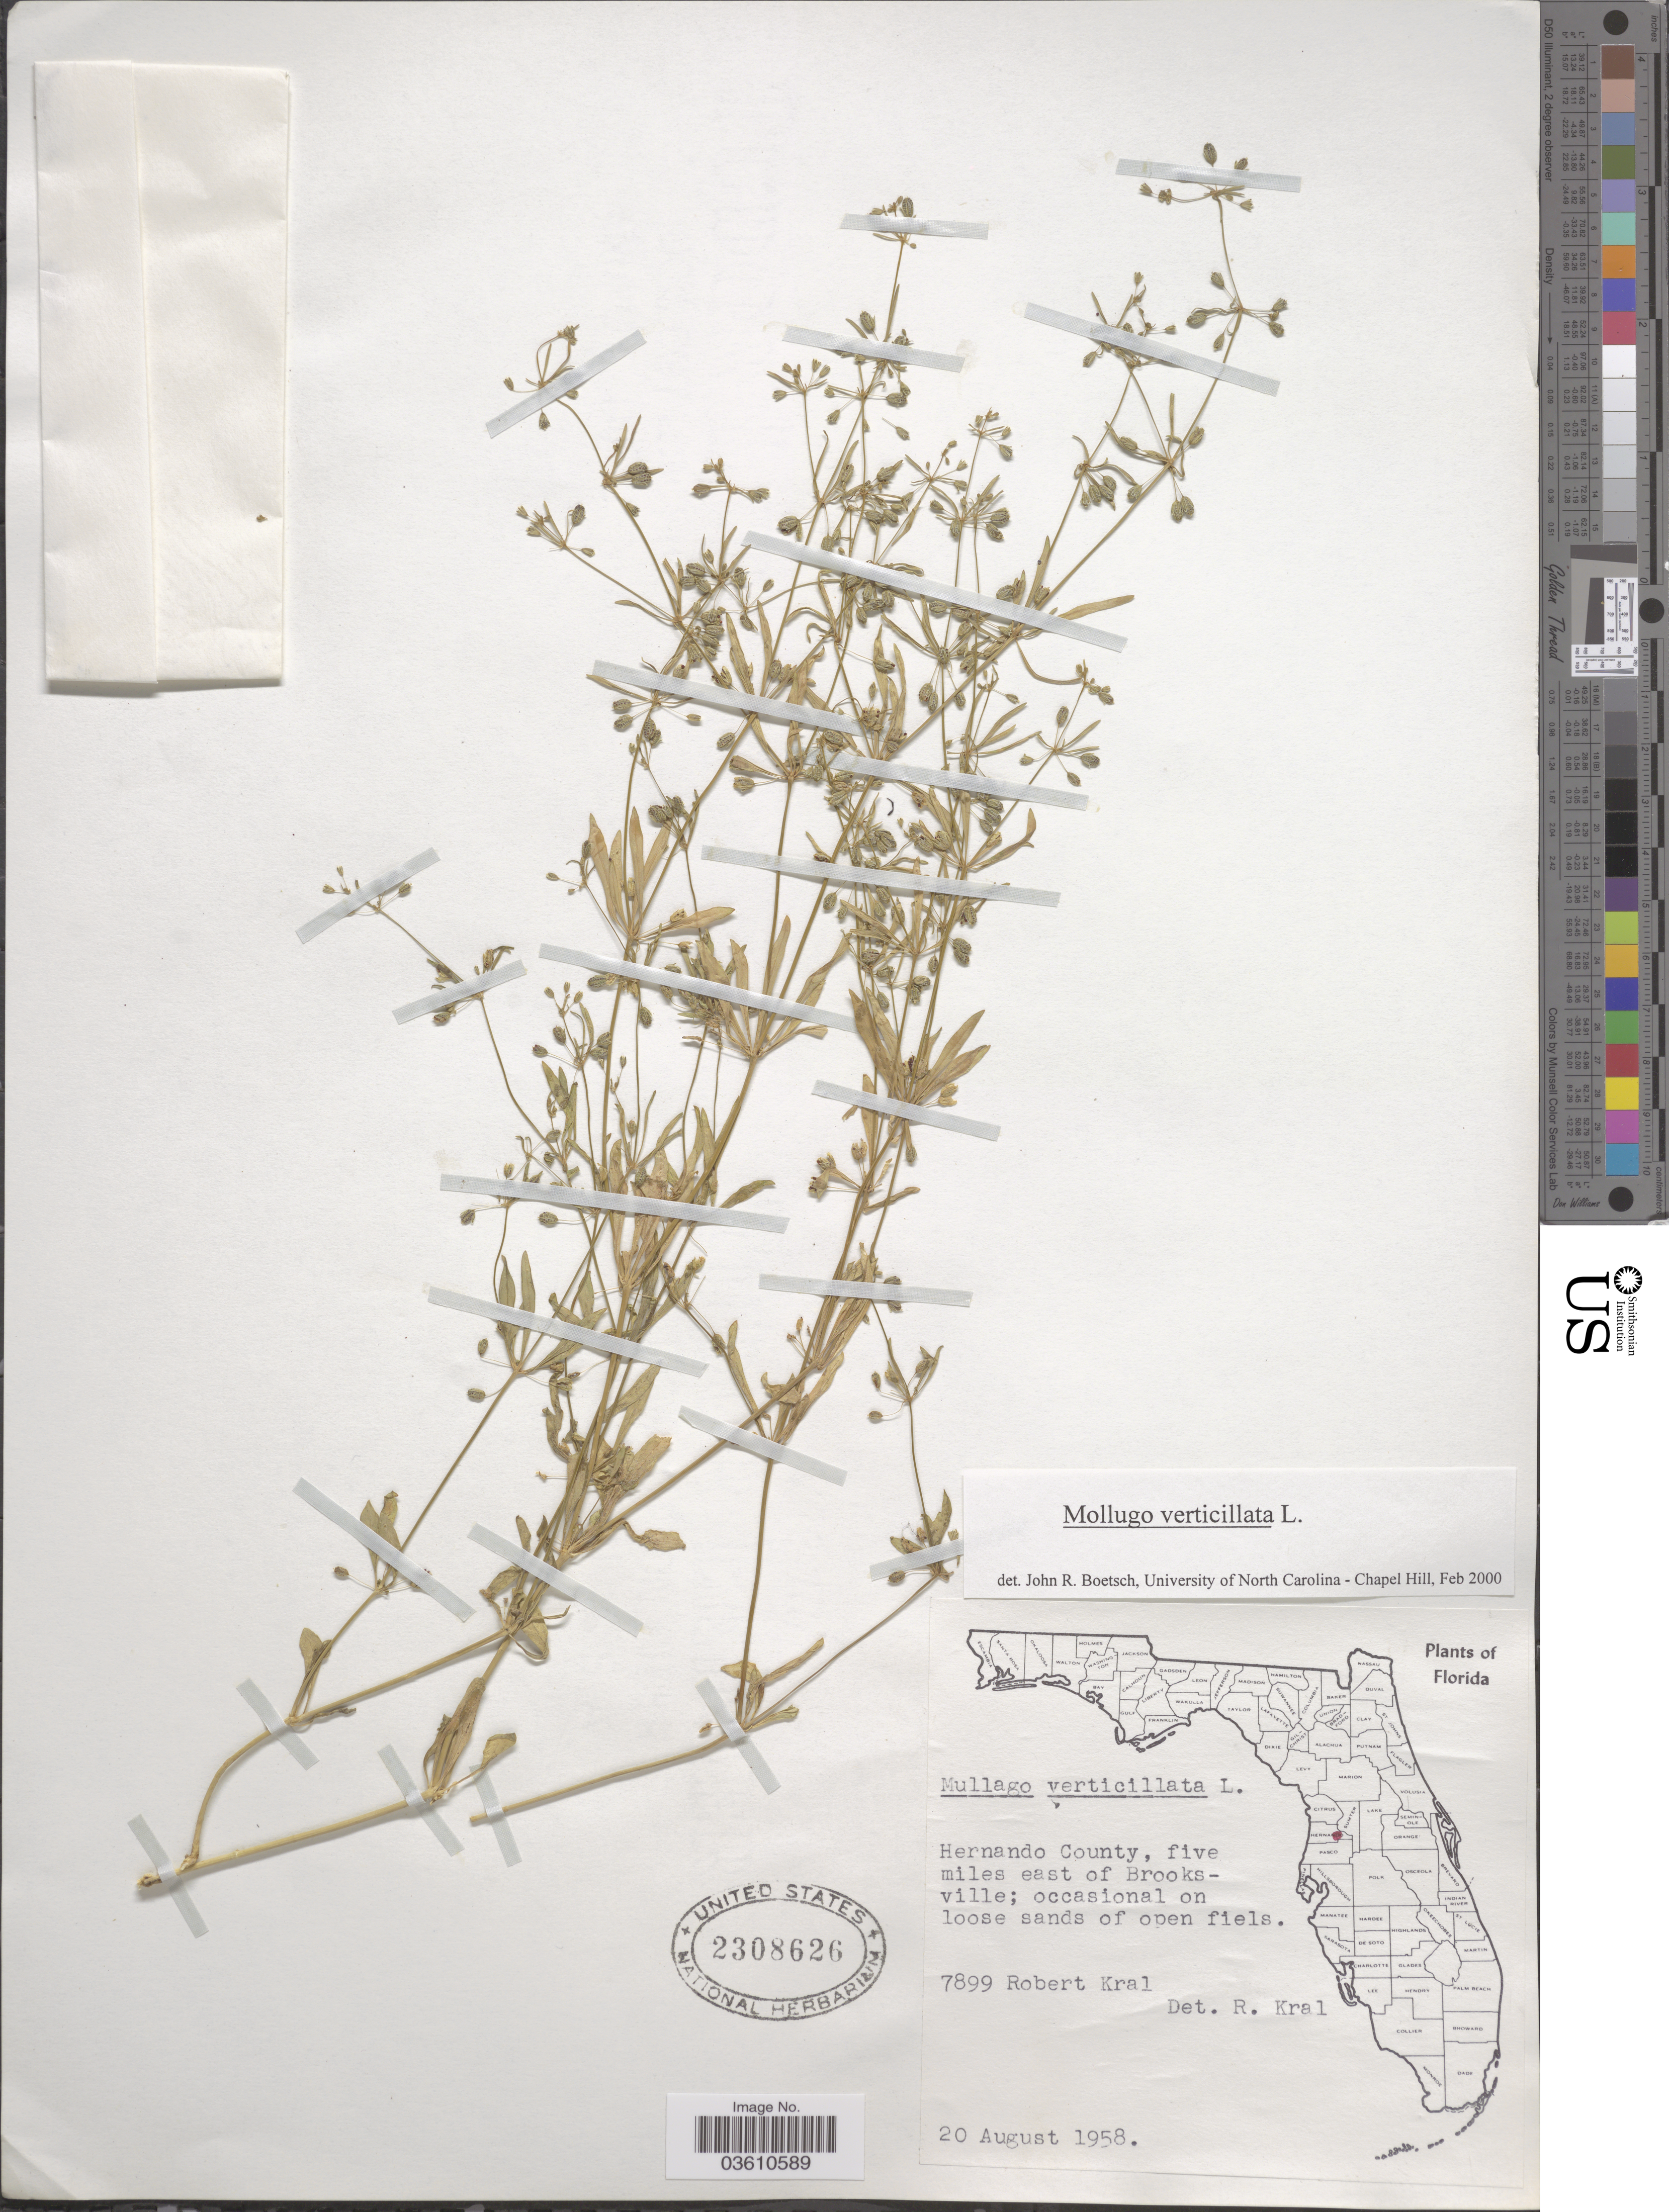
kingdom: Plantae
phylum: Tracheophyta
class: Magnoliopsida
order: Caryophyllales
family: Molluginaceae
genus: Mollugo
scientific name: Mollugo verticillata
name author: L.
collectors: R. Kral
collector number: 7899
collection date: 1958-08-20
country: United States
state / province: Florida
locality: Hernando County, five miles east of Brooksville.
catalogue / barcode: US 2308626